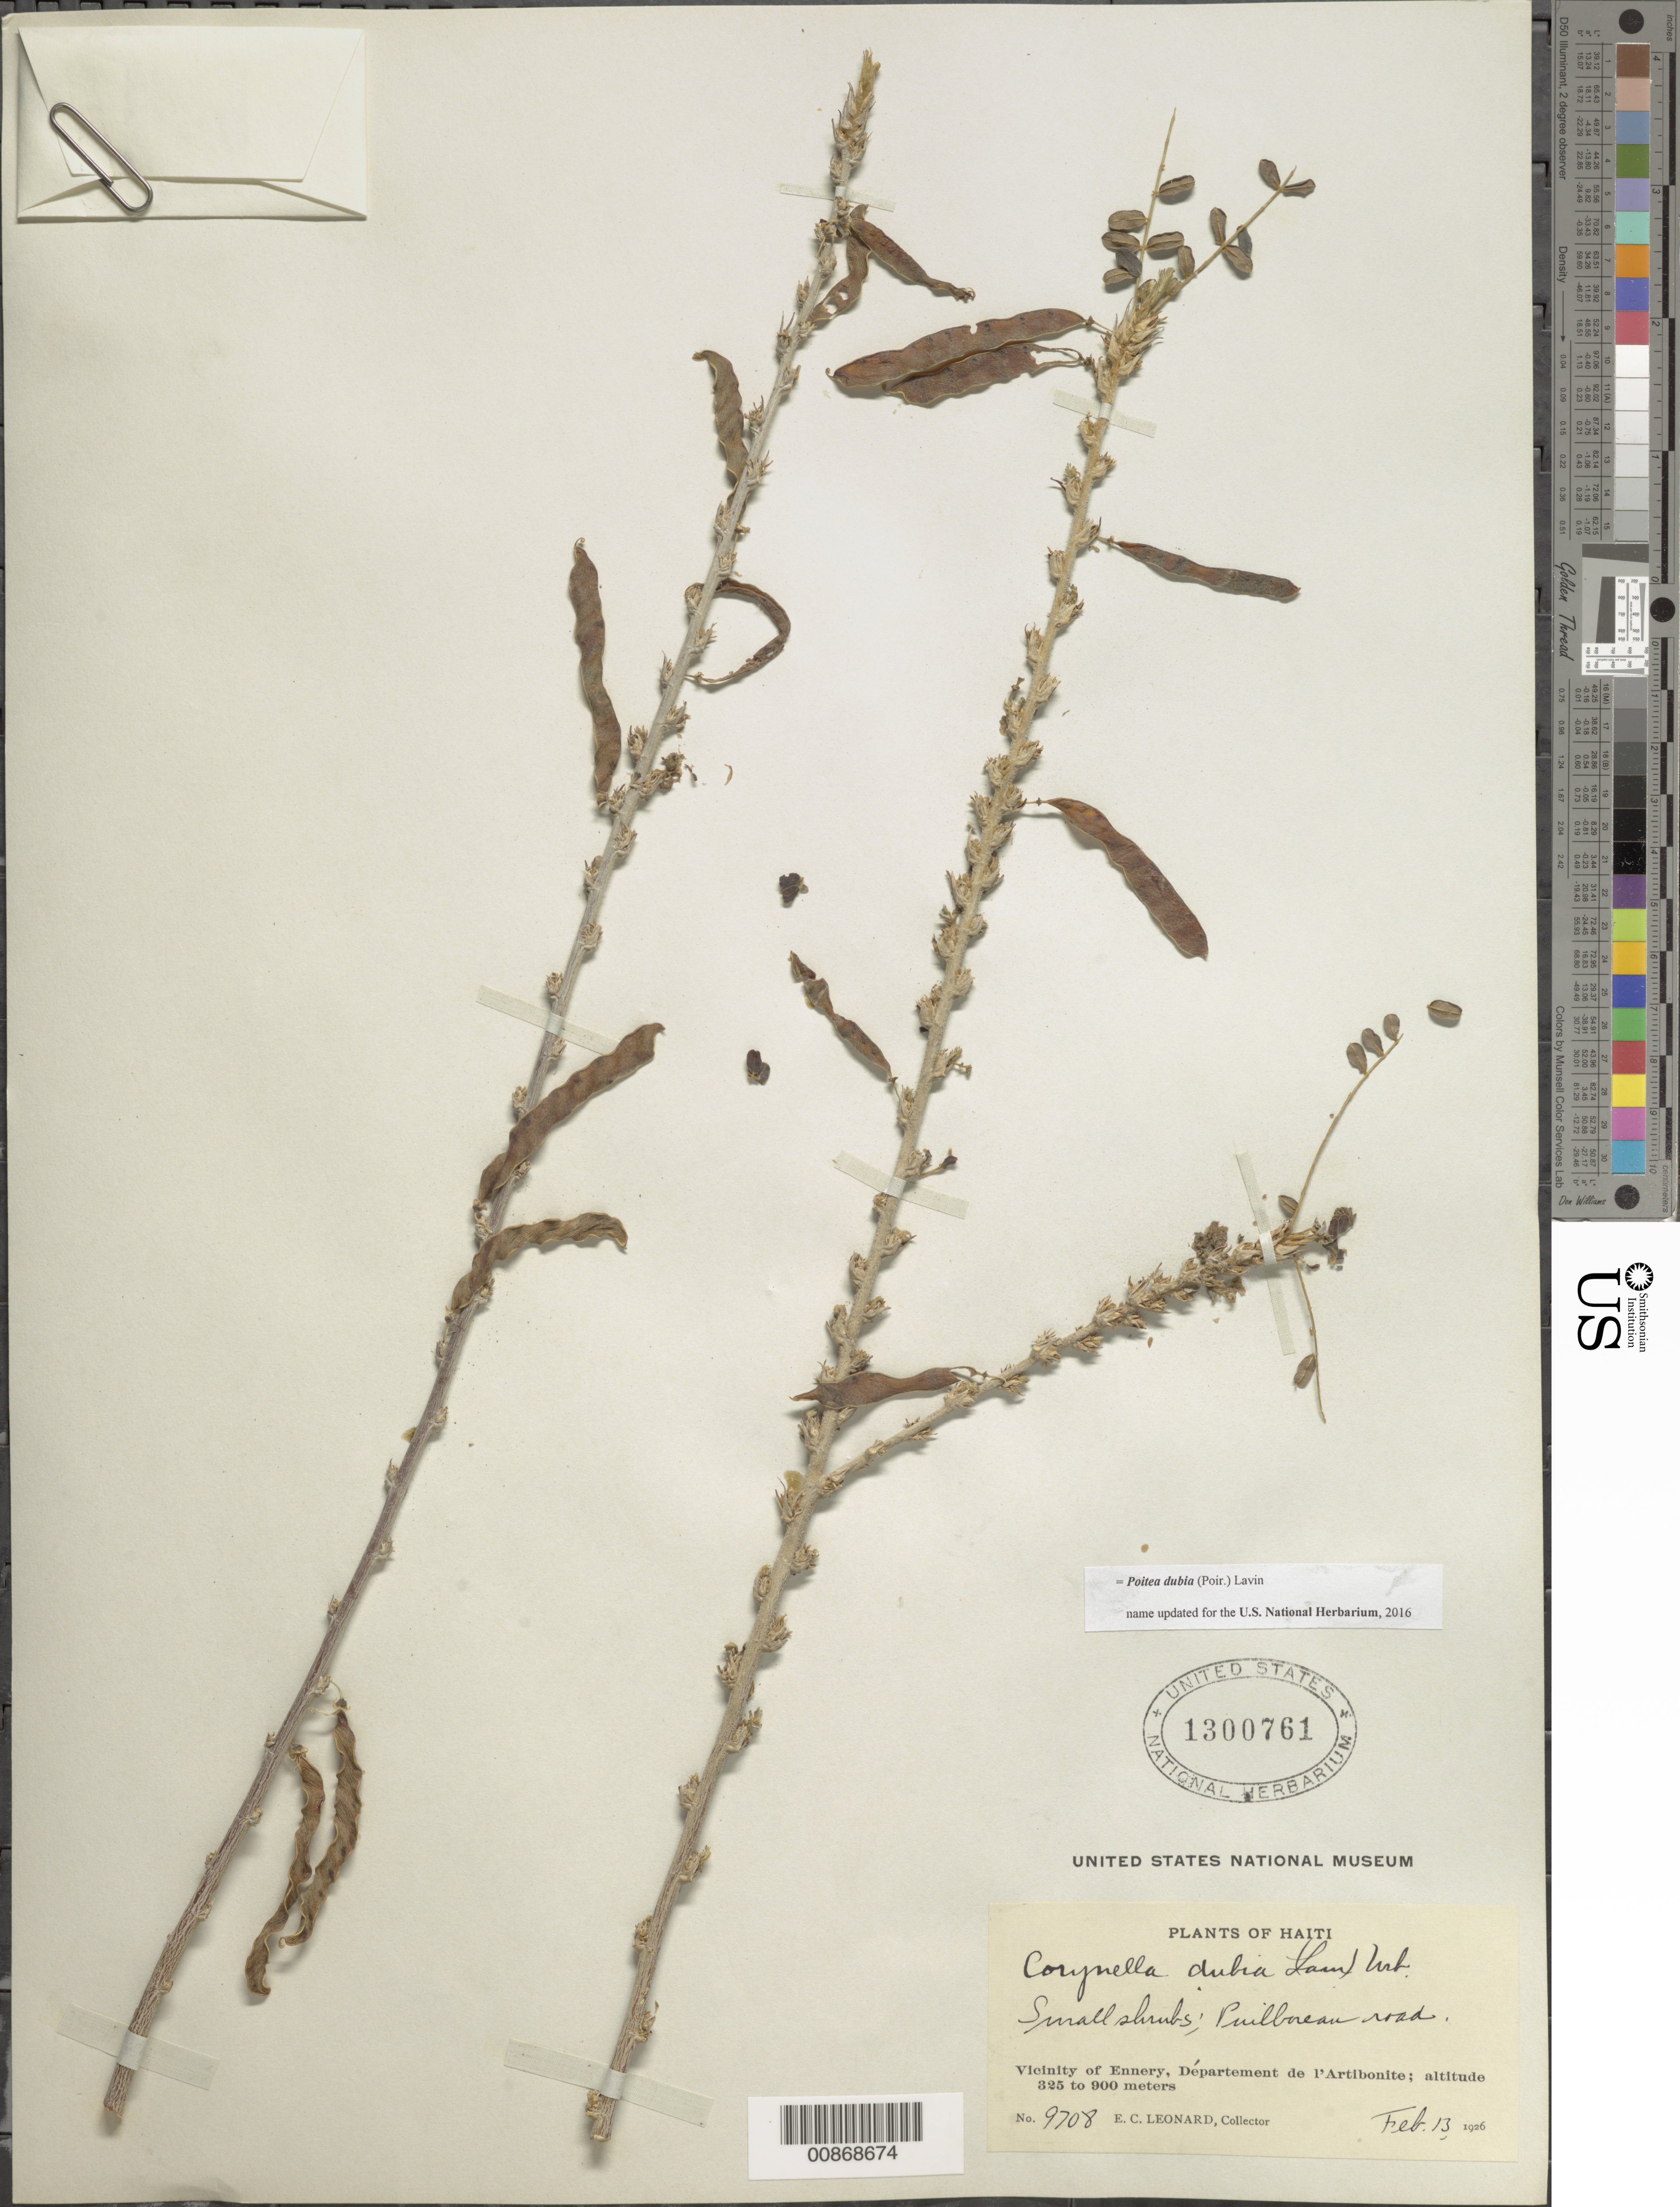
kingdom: Plantae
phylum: Tracheophyta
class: Magnoliopsida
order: Fabales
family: Fabaceae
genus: Poitea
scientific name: Poitea dubia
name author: (Poir.) Lavin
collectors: E. C. Leonard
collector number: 9708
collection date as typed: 13 Feb 1926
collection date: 1926-02-13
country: Haiti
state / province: Artibonite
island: Hispaniola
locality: Vicinity of Ennery. Puilboreau road.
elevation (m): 325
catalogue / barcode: US 1300761